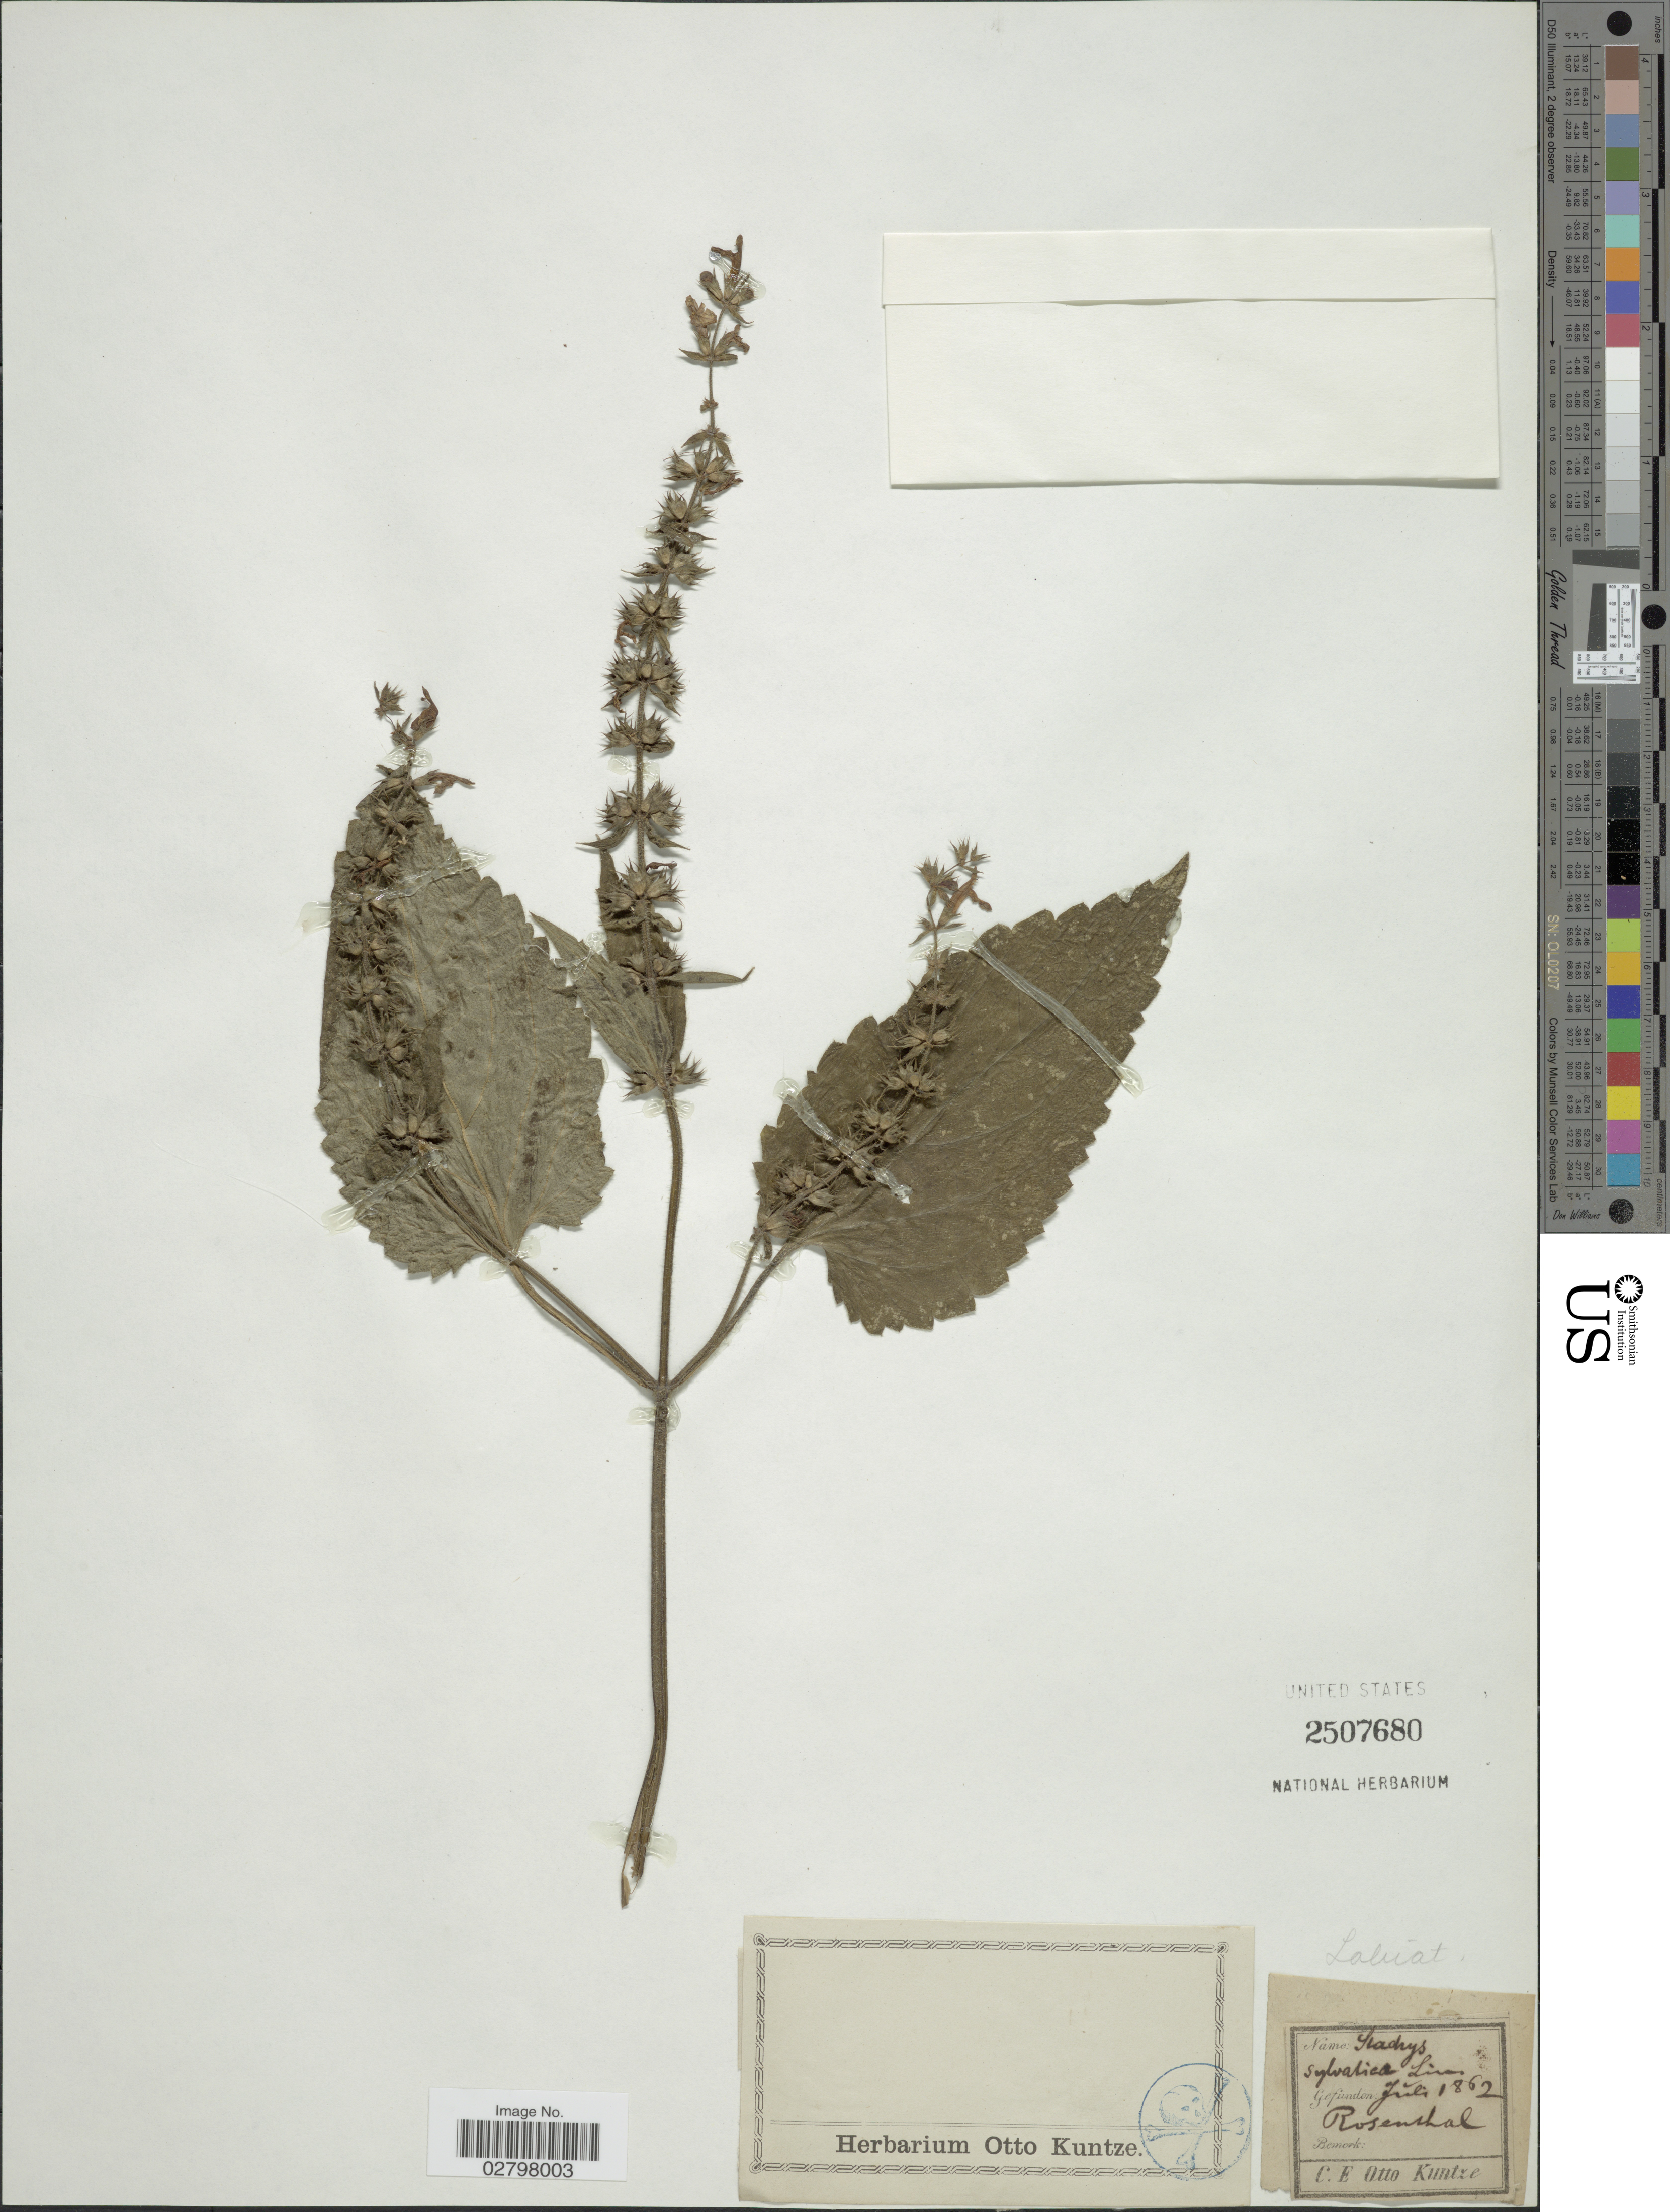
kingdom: Plantae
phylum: Tracheophyta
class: Magnoliopsida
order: Lamiales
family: Lamiaceae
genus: Stachys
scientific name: Stachys sylvatica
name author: L.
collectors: C.E.O. Kuntze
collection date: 1862-07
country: Germany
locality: Rosenthal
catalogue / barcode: US 2507680